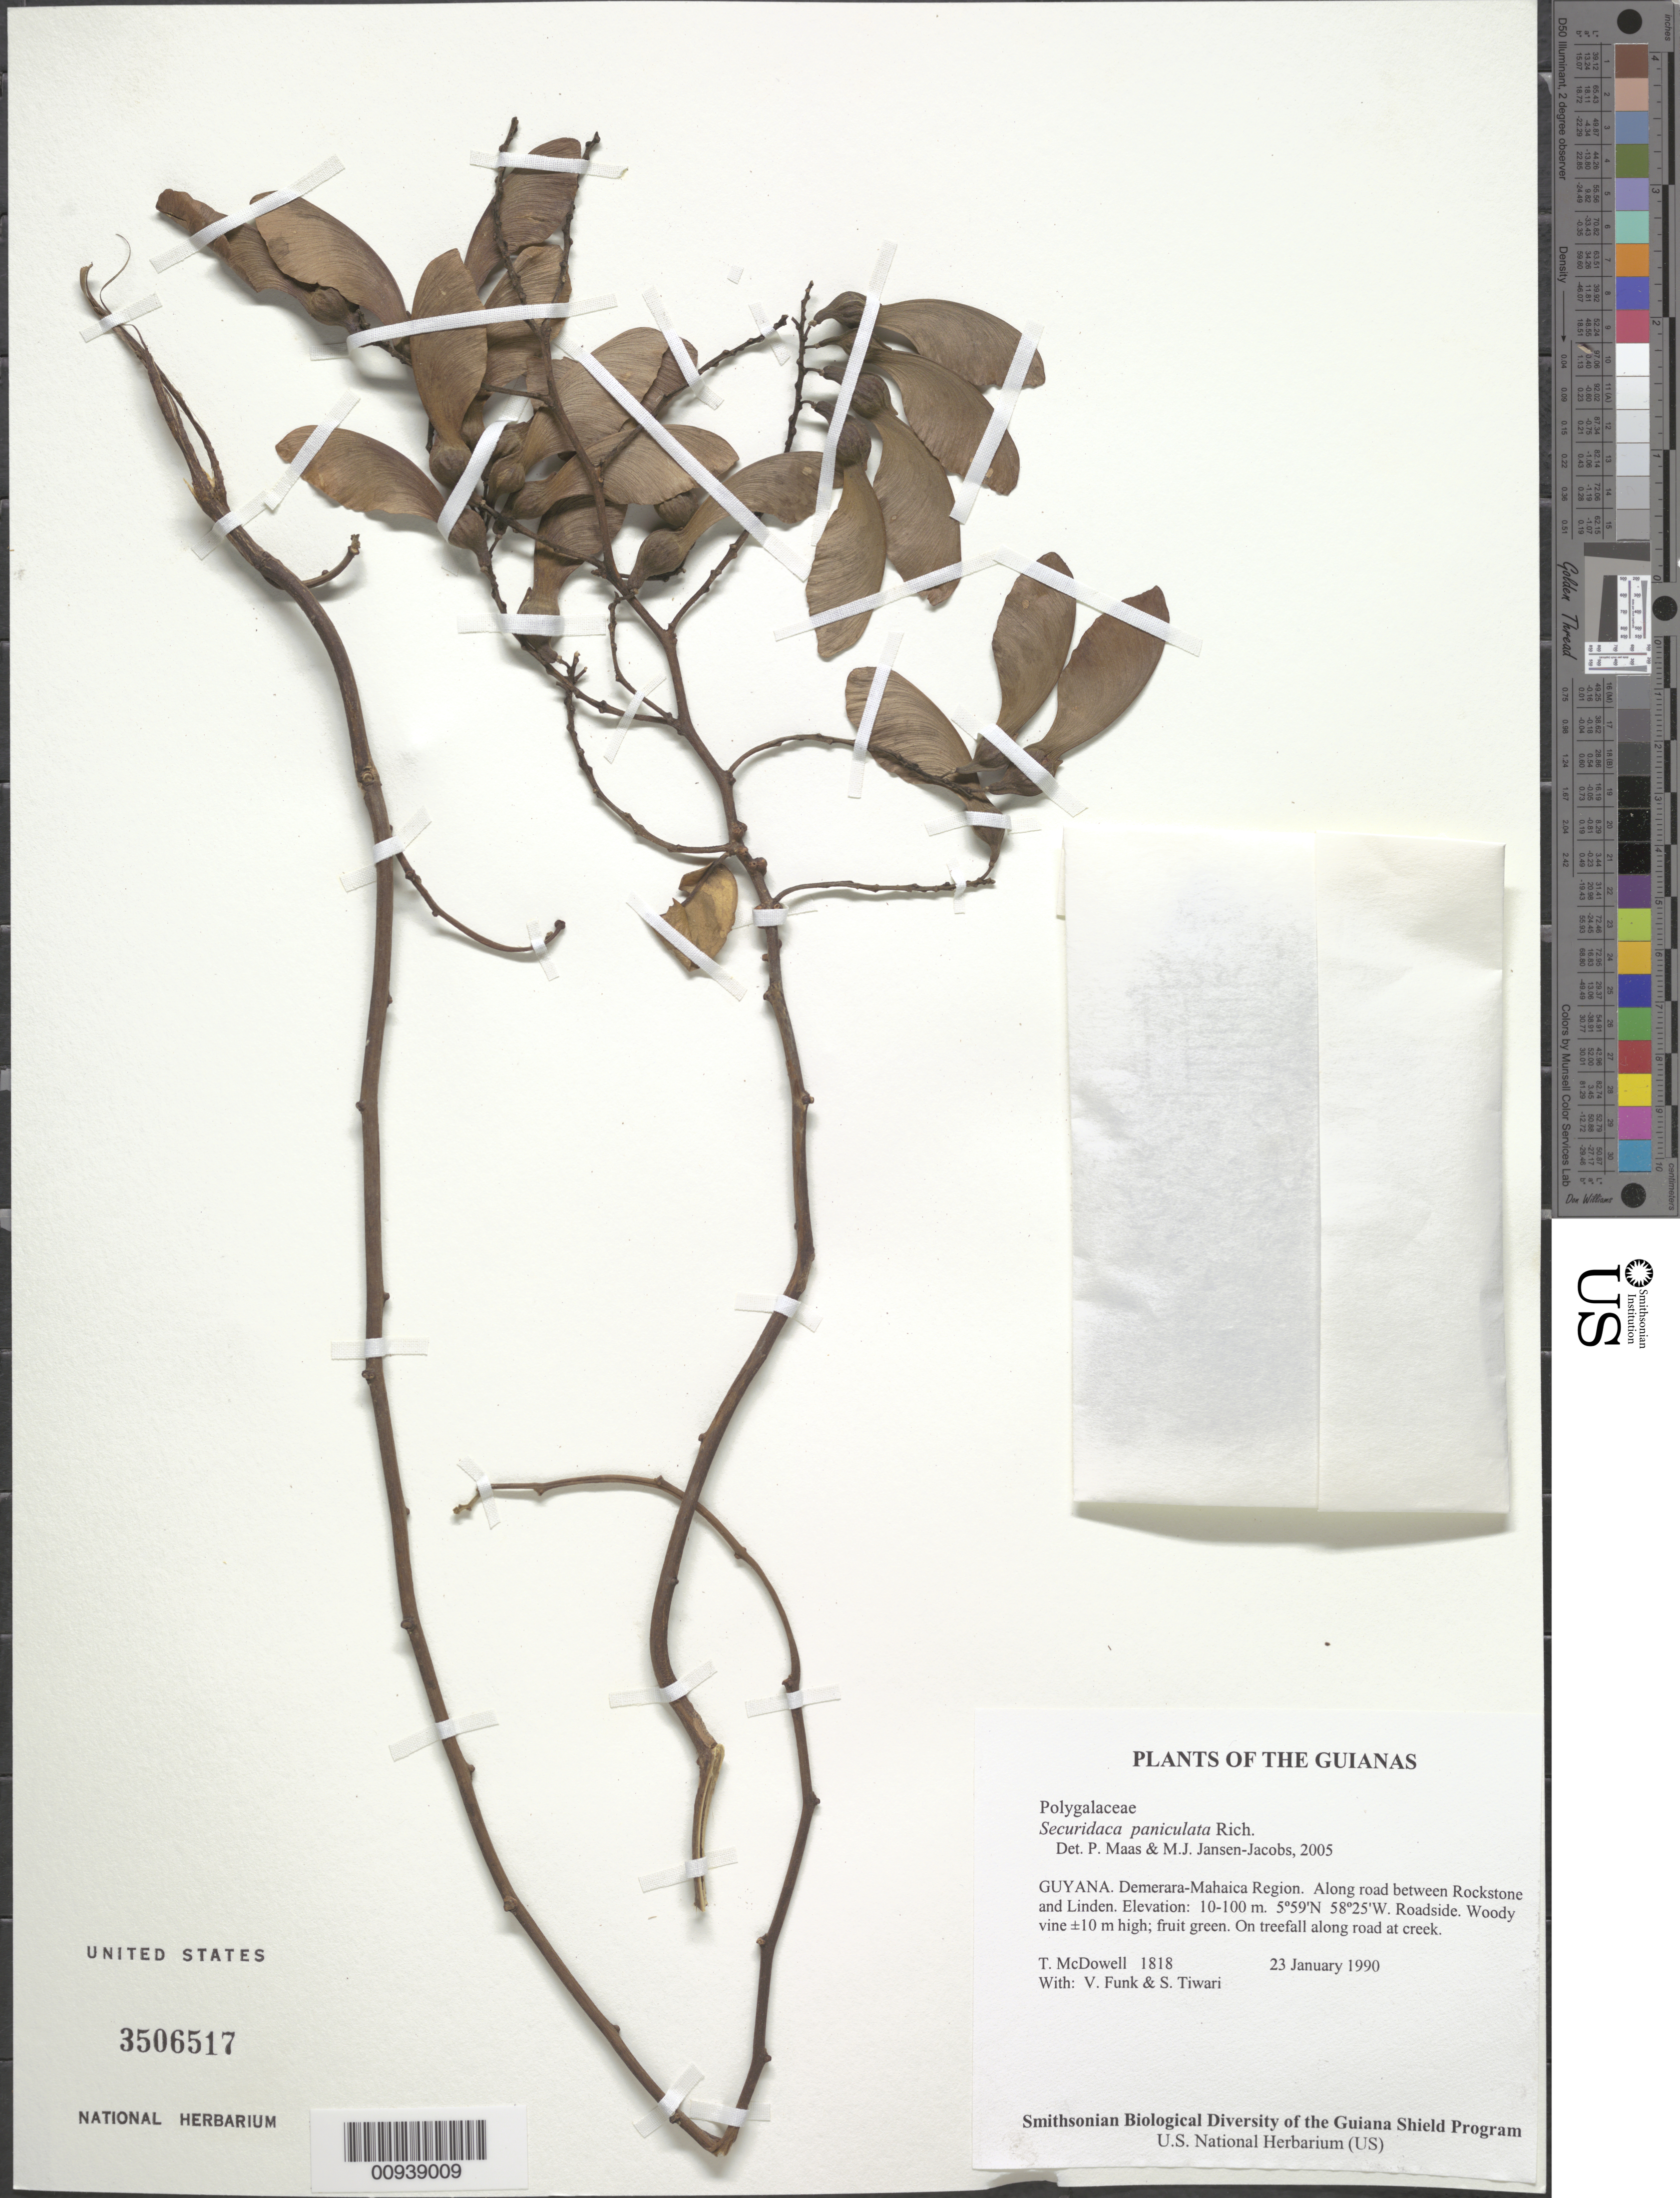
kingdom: Plantae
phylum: Tracheophyta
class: Magnoliopsida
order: Fabales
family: Polygalaceae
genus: Securidaca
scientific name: Securidaca paniculata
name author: Rich.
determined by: Maas, P. J.; Jansen-Jacobs, M. J.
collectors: T. McDowell, V. Funk & S. Tiwari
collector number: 1818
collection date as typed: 23 January 1990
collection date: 1990-01-23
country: Guyana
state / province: Demerara-Mahaica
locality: Along road between Rockstone and Linden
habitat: Roadside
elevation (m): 10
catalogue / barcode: US 3506517